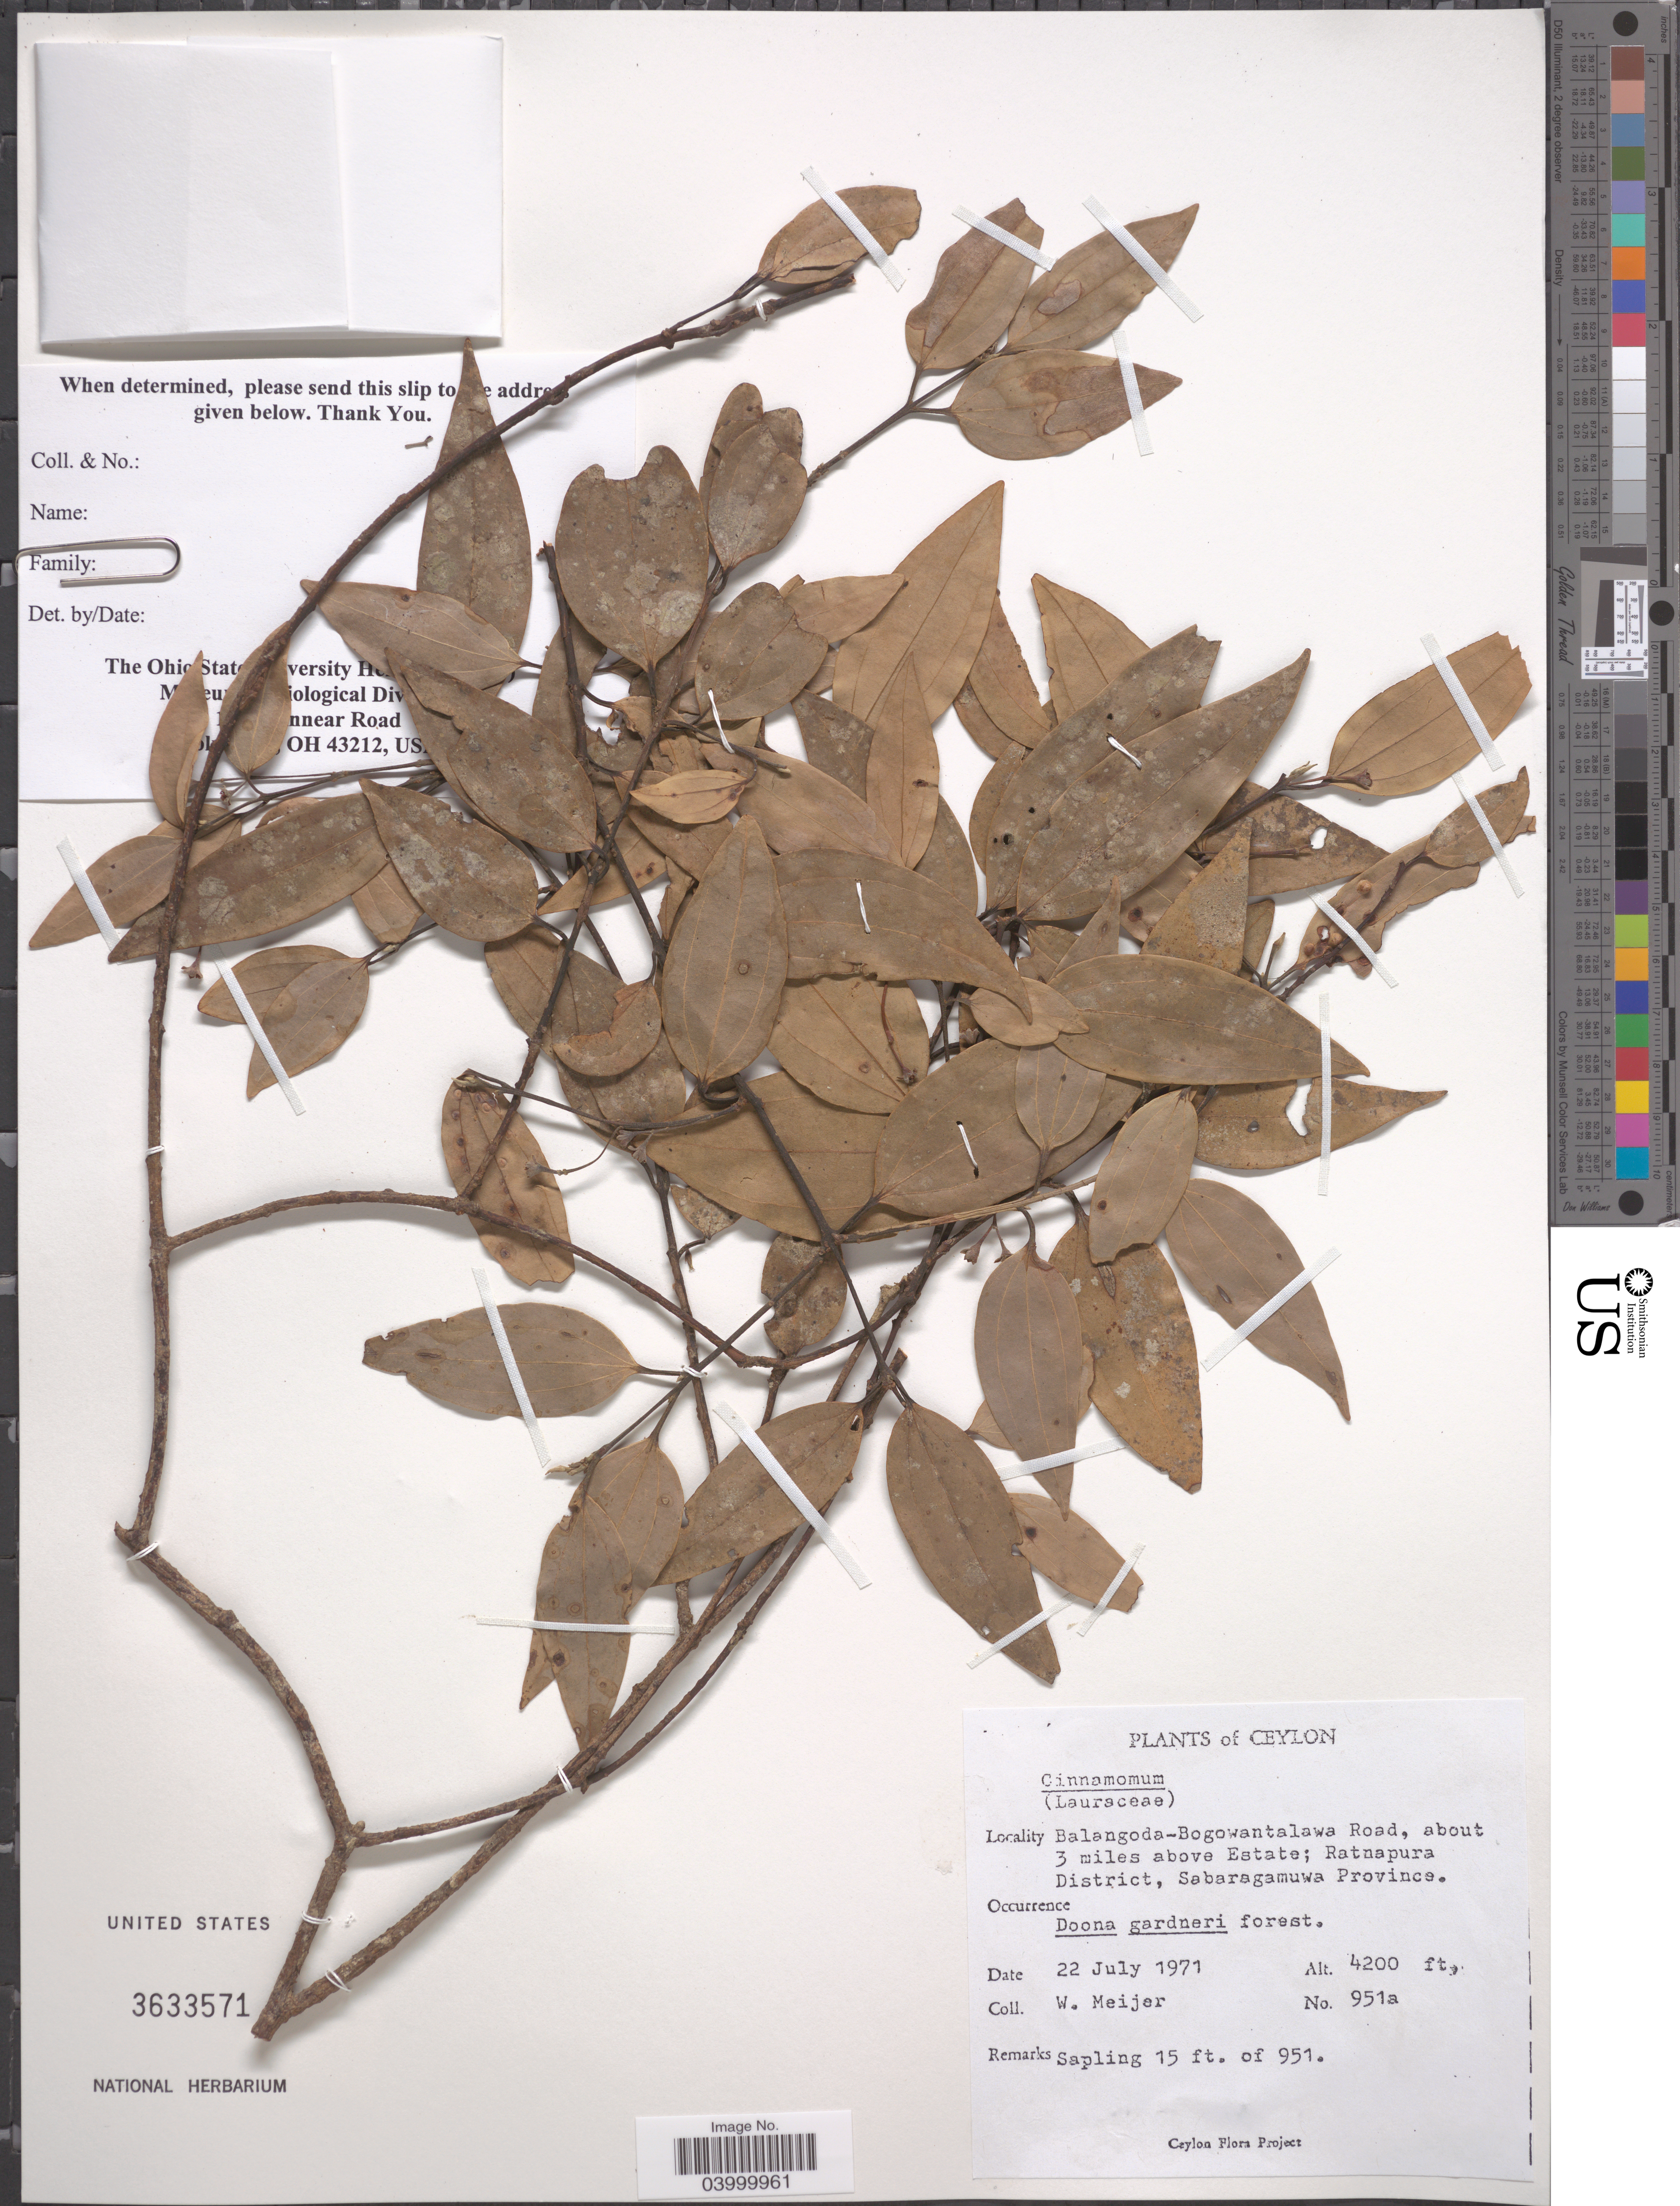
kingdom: Plantae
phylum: Tracheophyta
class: Magnoliopsida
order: Laurales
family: Lauraceae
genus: Cinnamomum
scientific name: Cinnamomum sp.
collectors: W. Meijer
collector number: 951a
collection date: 1971-07-22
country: Sri Lanka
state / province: Sabaragamuwa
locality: Ceylon. Balangoda-Bogowantalawa Road, about 3 miles above Estate; Ratnapura District.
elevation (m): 1280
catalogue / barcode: US 3633571